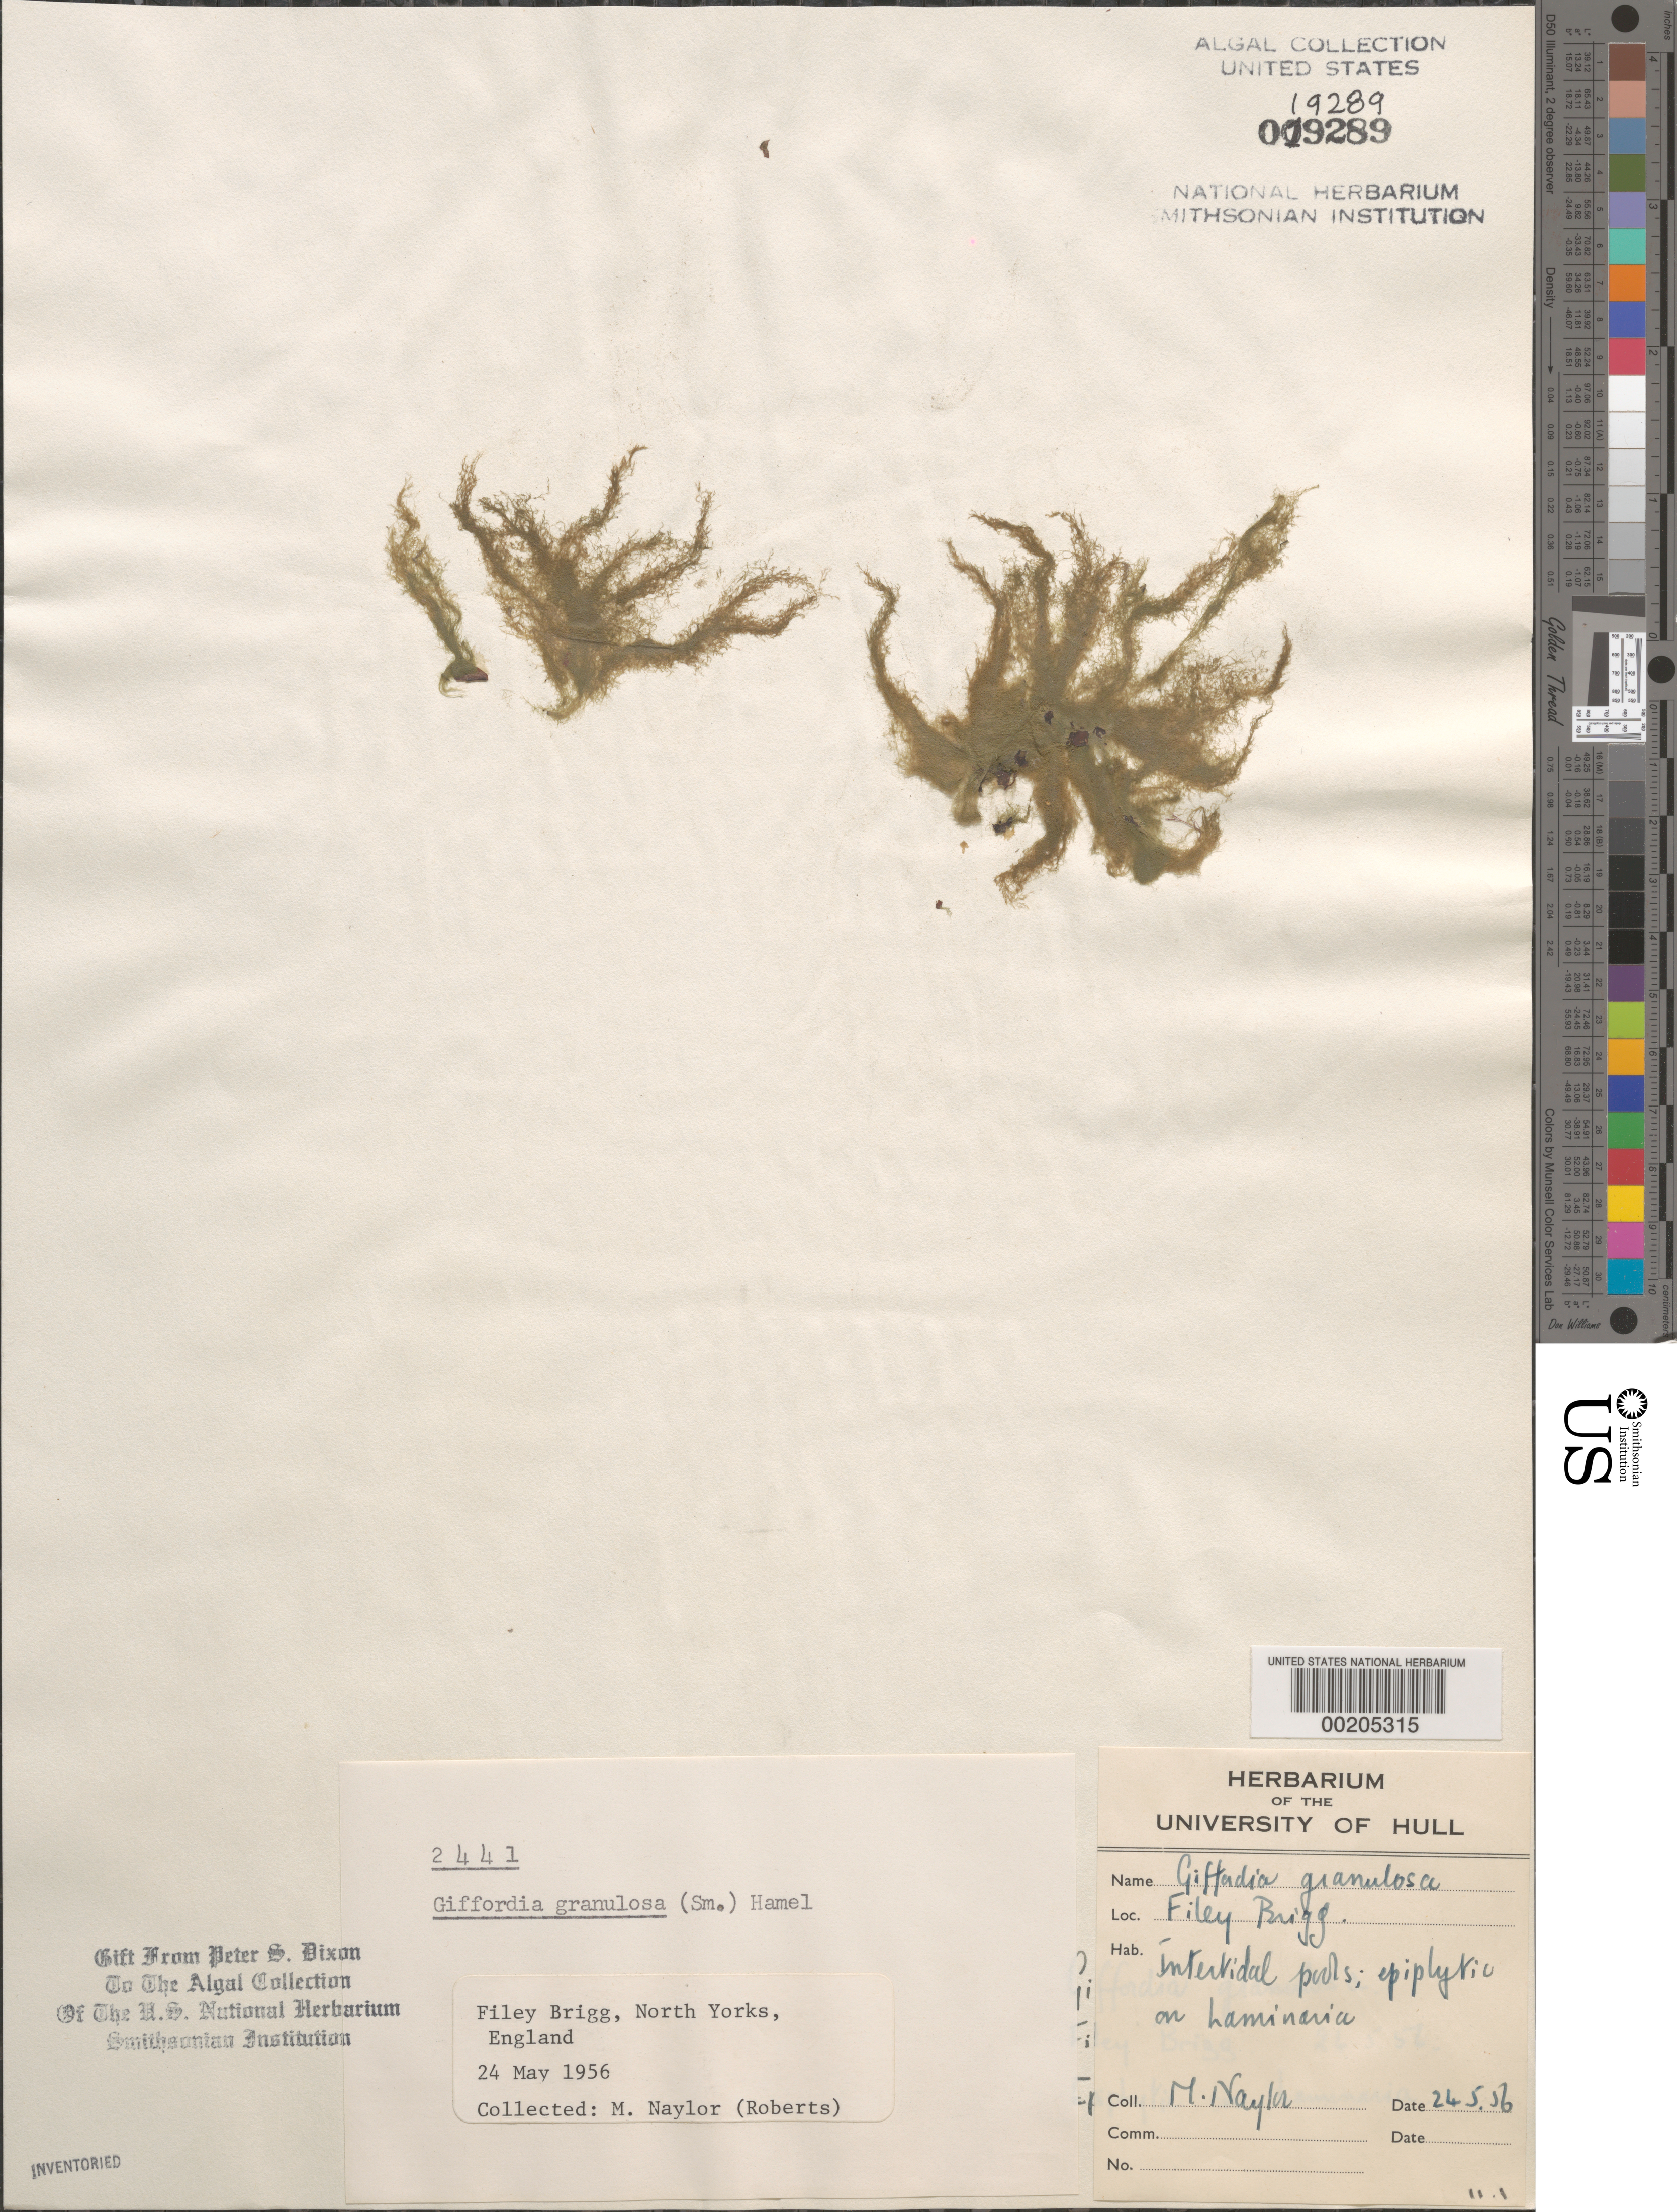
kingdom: Chromista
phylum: Ochrophyta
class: Phaeophyceae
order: Ectocarpales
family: Acinetosporaceae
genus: Hincksia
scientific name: Hincksia granulosa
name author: (Sm.) P.C. Silva in P.C. Silva et al.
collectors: M. Roberts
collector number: PSD 2441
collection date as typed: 24 May 1956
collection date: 1956-05-24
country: United Kingdom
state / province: England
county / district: North Yorkshire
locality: Filey Brigg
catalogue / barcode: US 19289